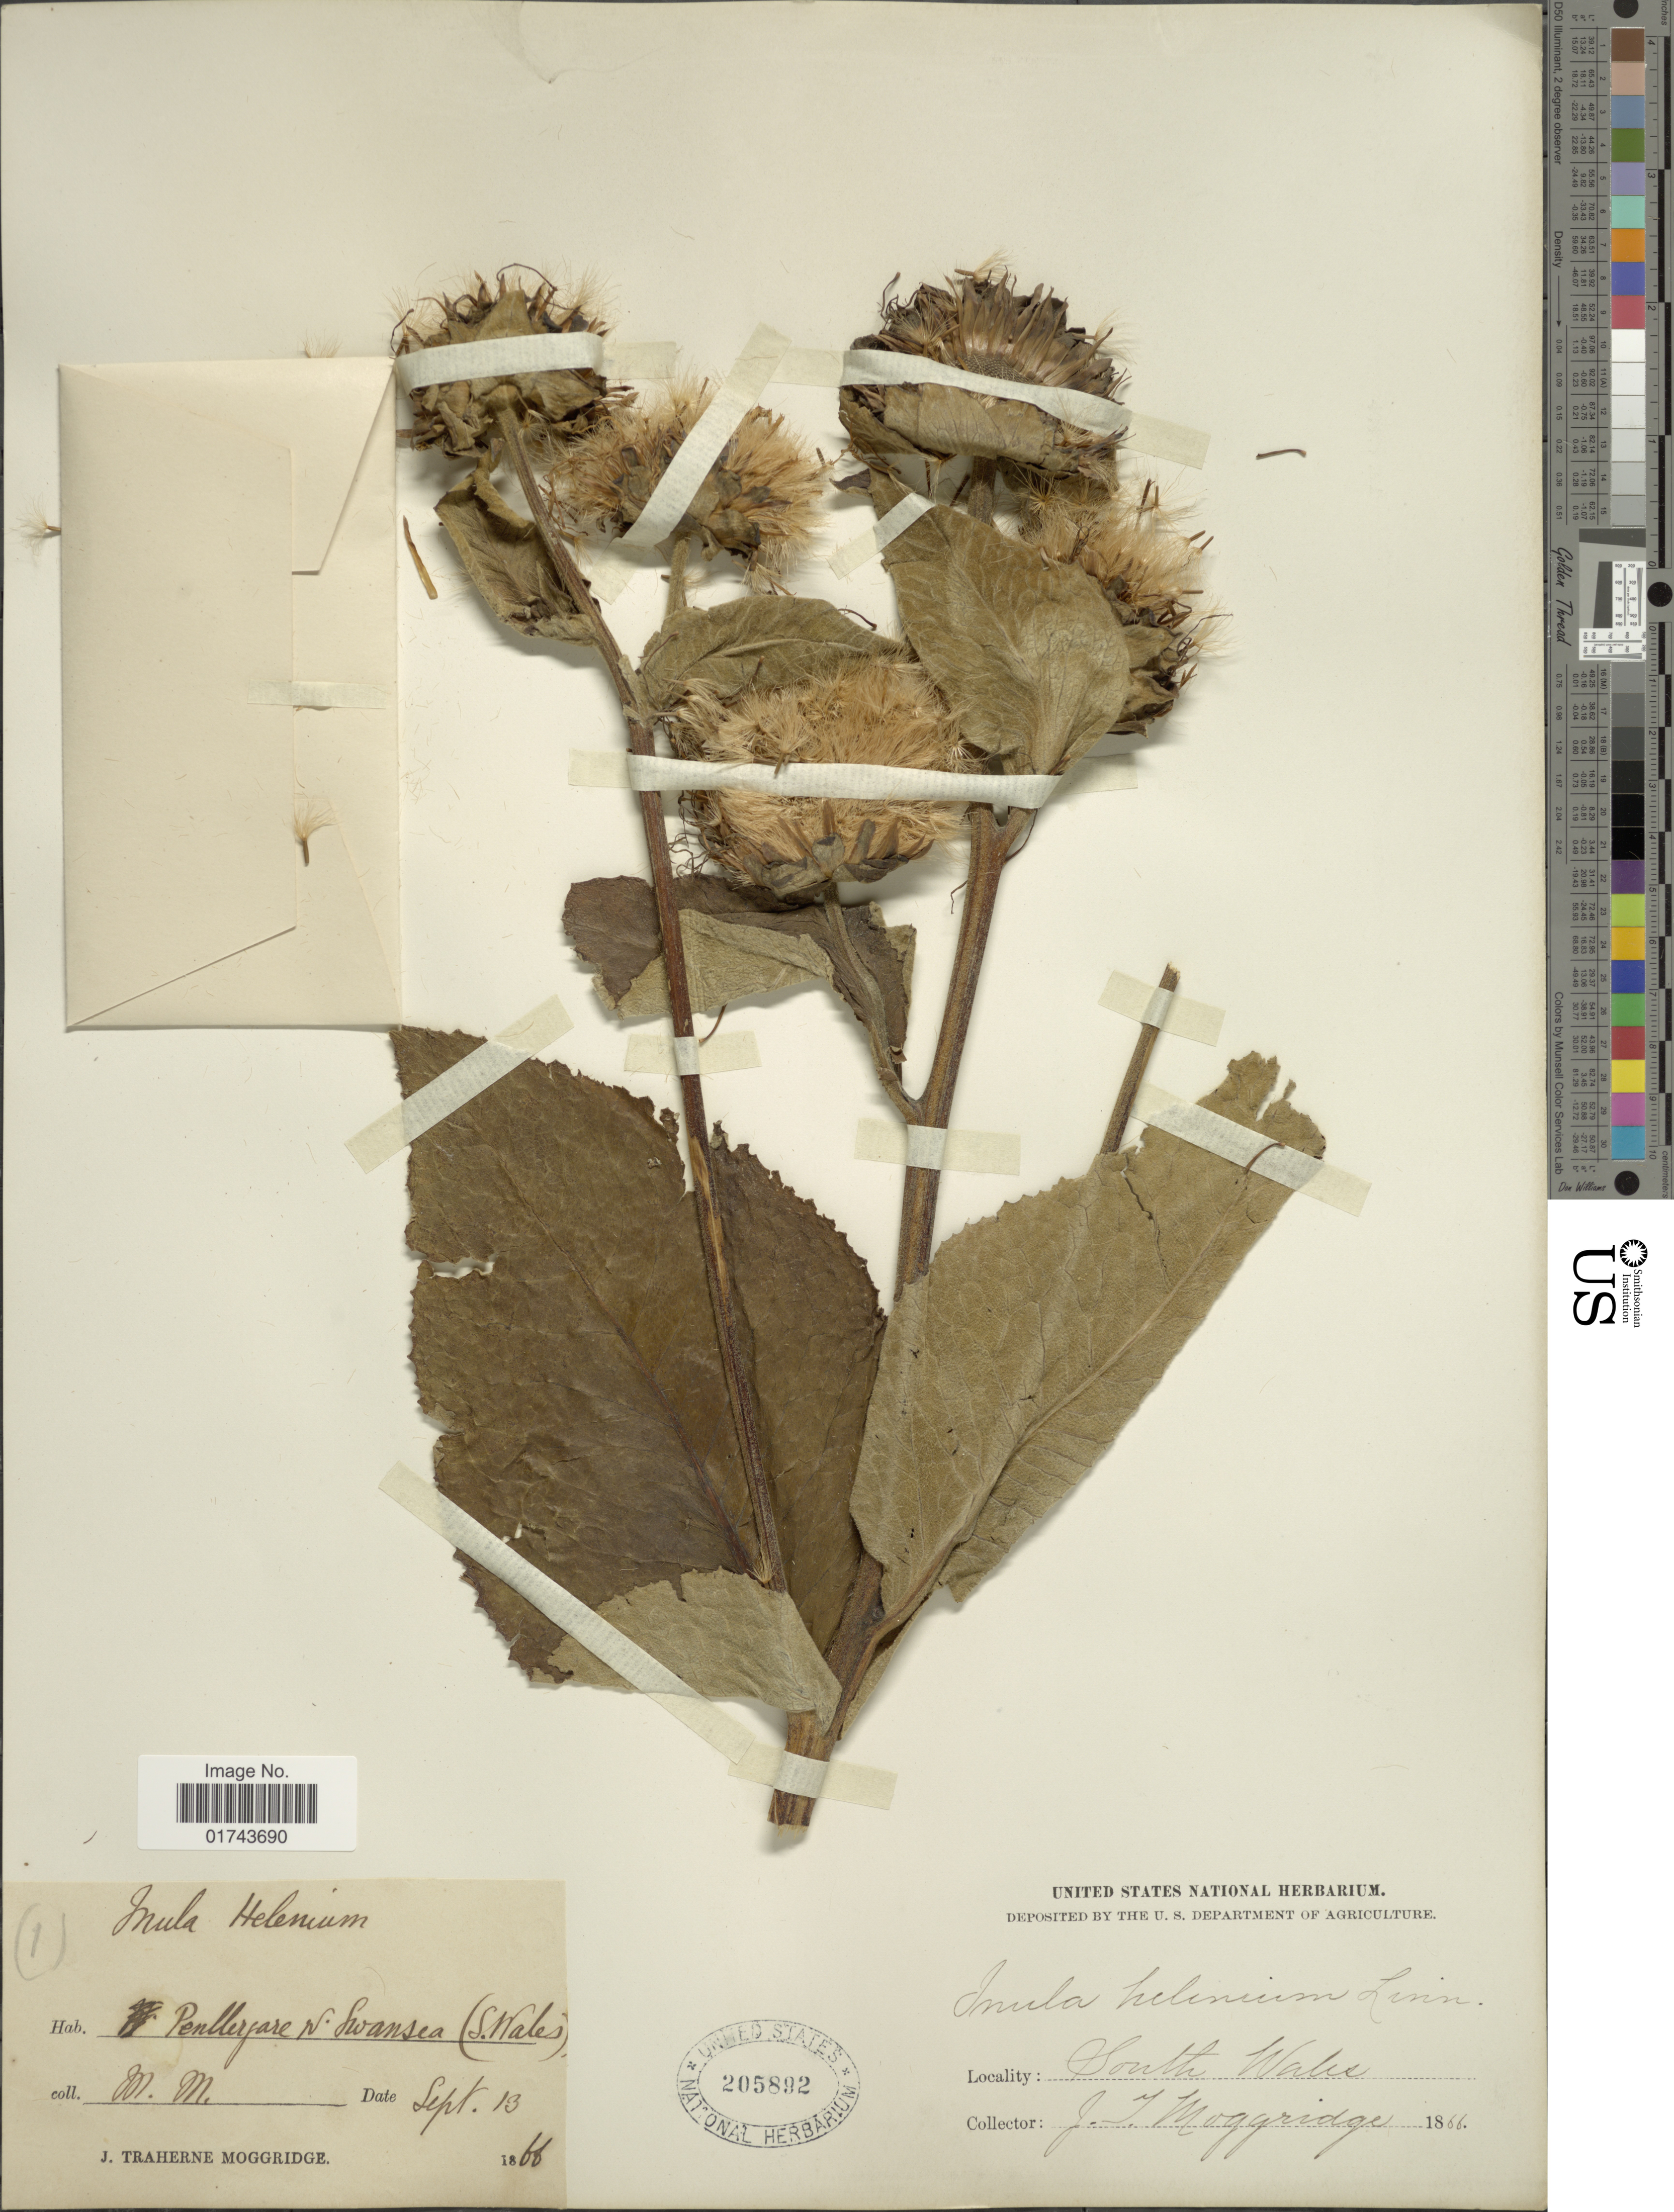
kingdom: Plantae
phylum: Tracheophyta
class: Magnoliopsida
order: Asterales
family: Asteraceae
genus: Inula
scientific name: Inula helenium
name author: L.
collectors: J. T. Moggridge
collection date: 1866-09-13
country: United Kingdom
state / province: Wales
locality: [illegible...] Swansea, S. Wales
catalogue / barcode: US 205892